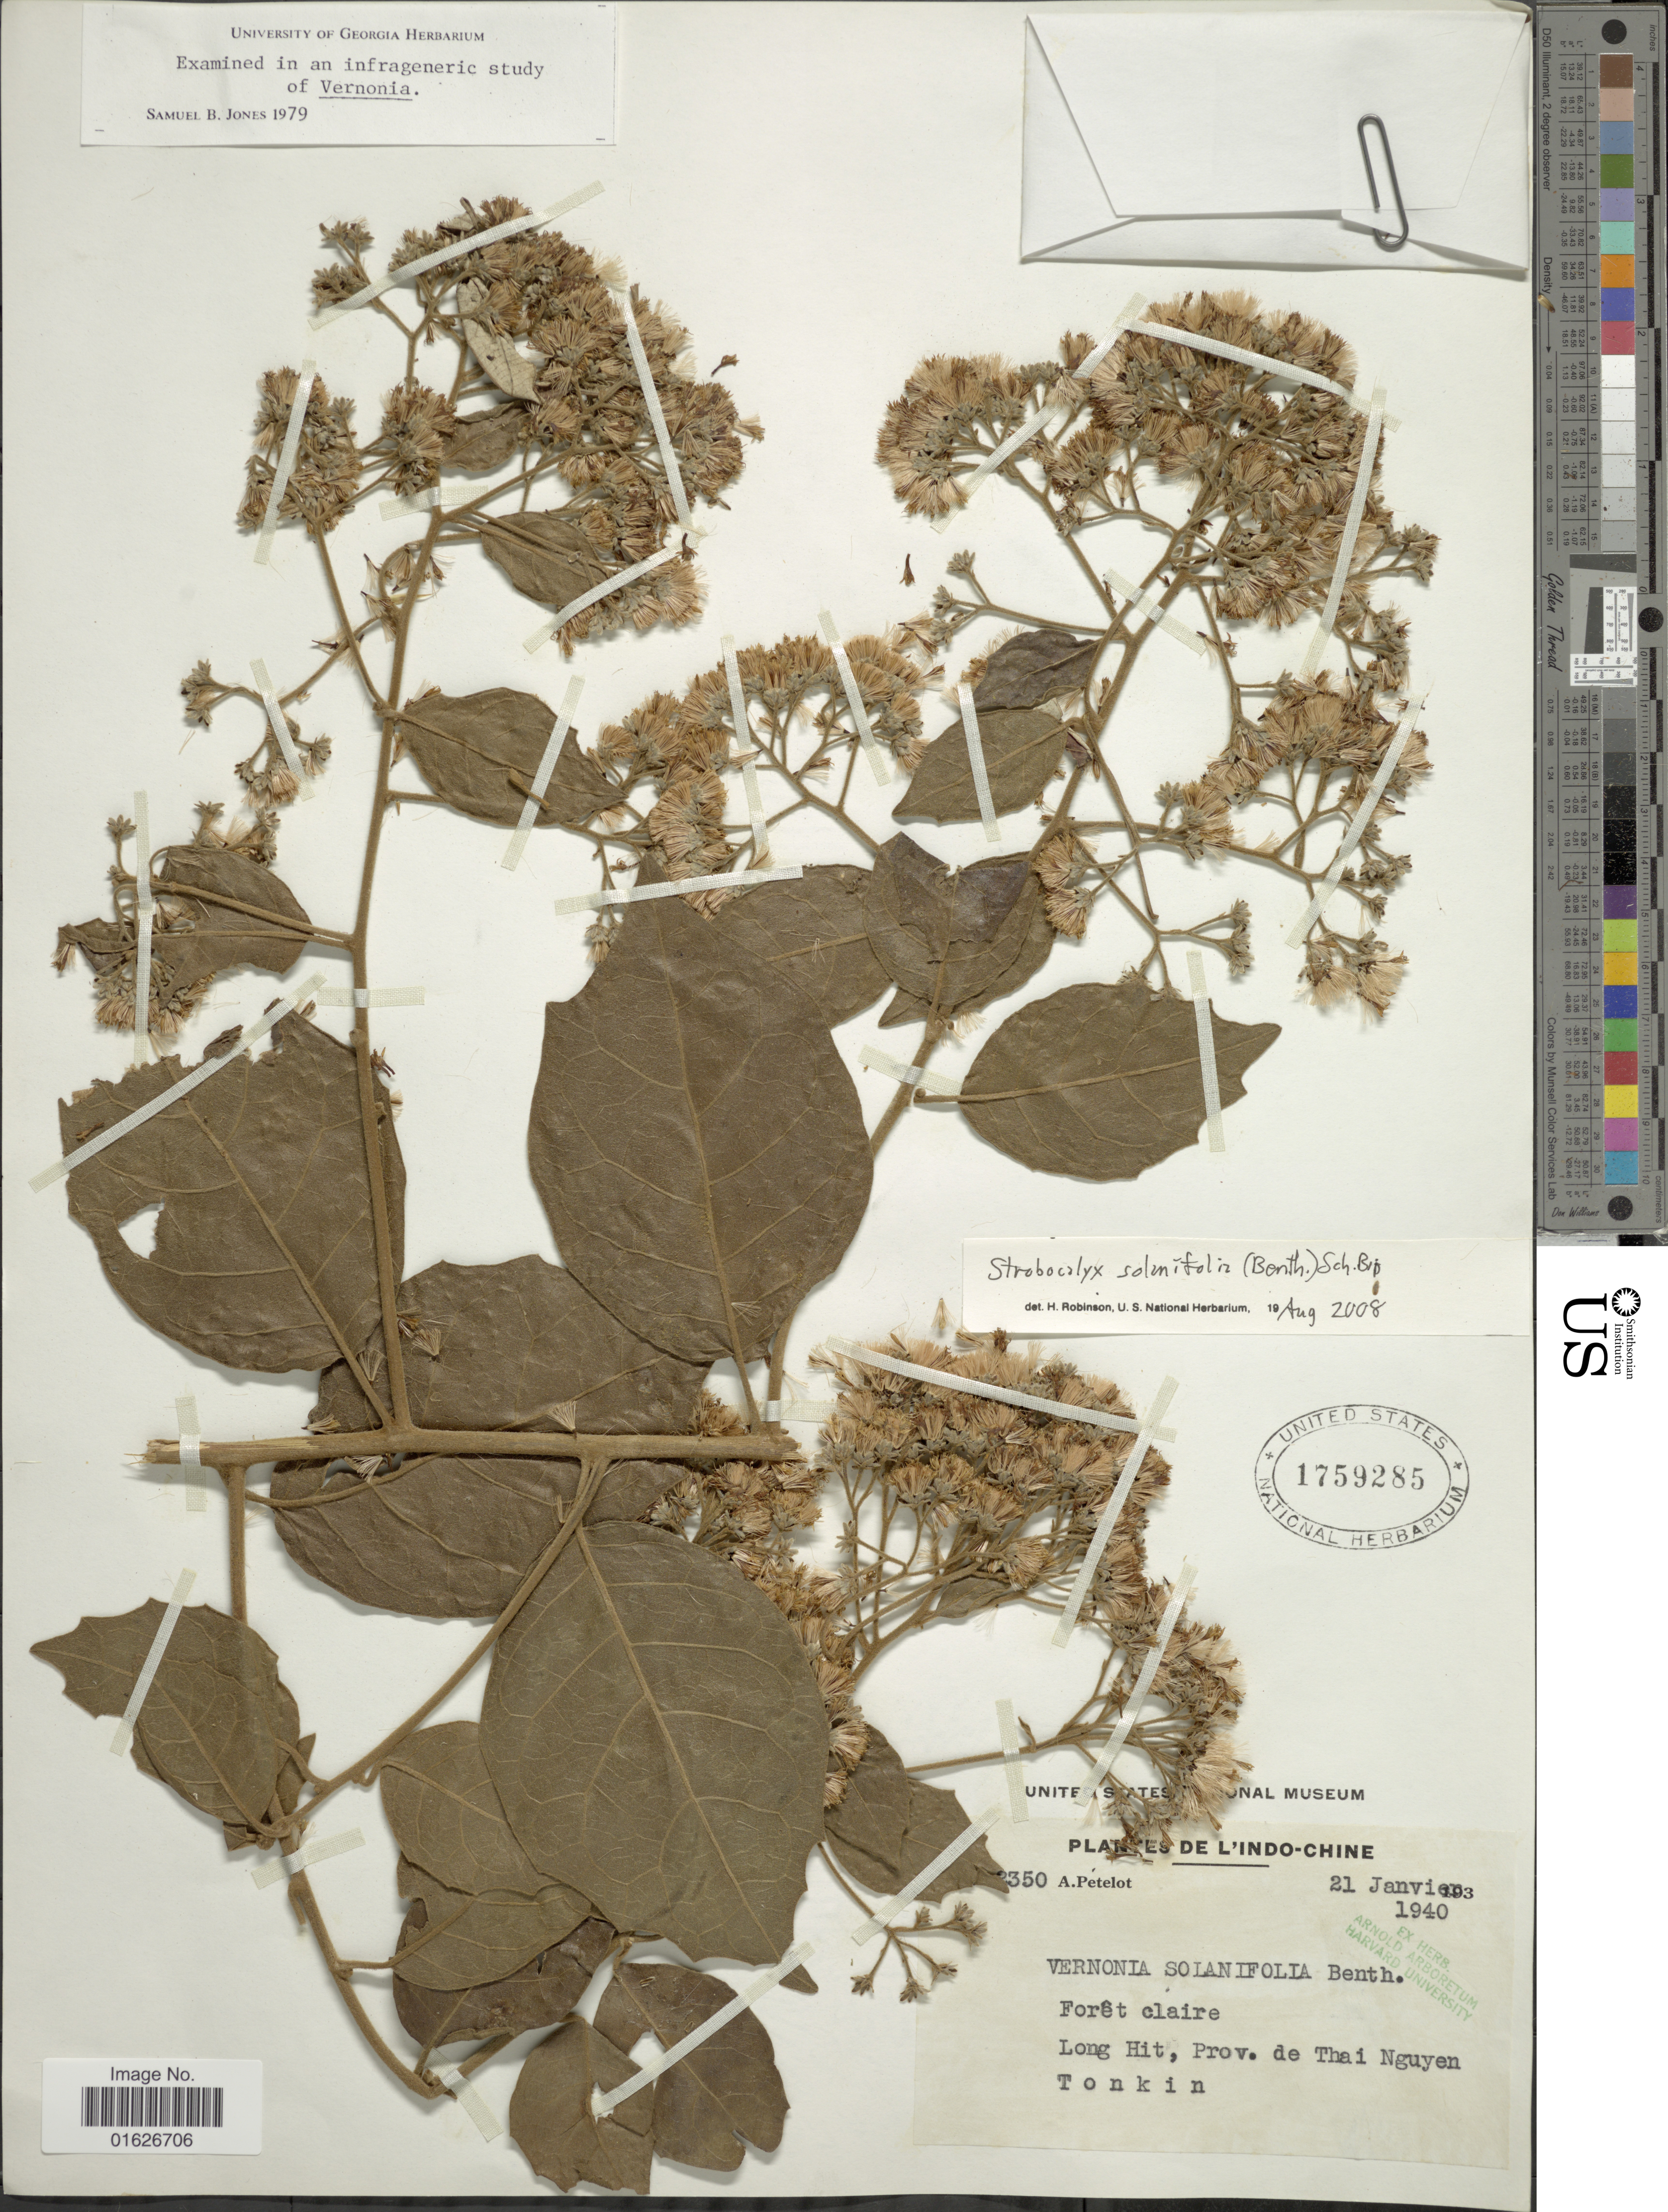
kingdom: Plantae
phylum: Tracheophyta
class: Magnoliopsida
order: Asterales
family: Asteraceae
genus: Strobocalyx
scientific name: Strobocalyx solanifolia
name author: (Benth.) Sch. Bip.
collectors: A. Petelot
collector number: !350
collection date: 1940-01-21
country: Vietnam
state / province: Thai Nguyen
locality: Indo - Chine, Foret claire Long Hit, Prov de Thai Nguyen.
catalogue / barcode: US 1759285